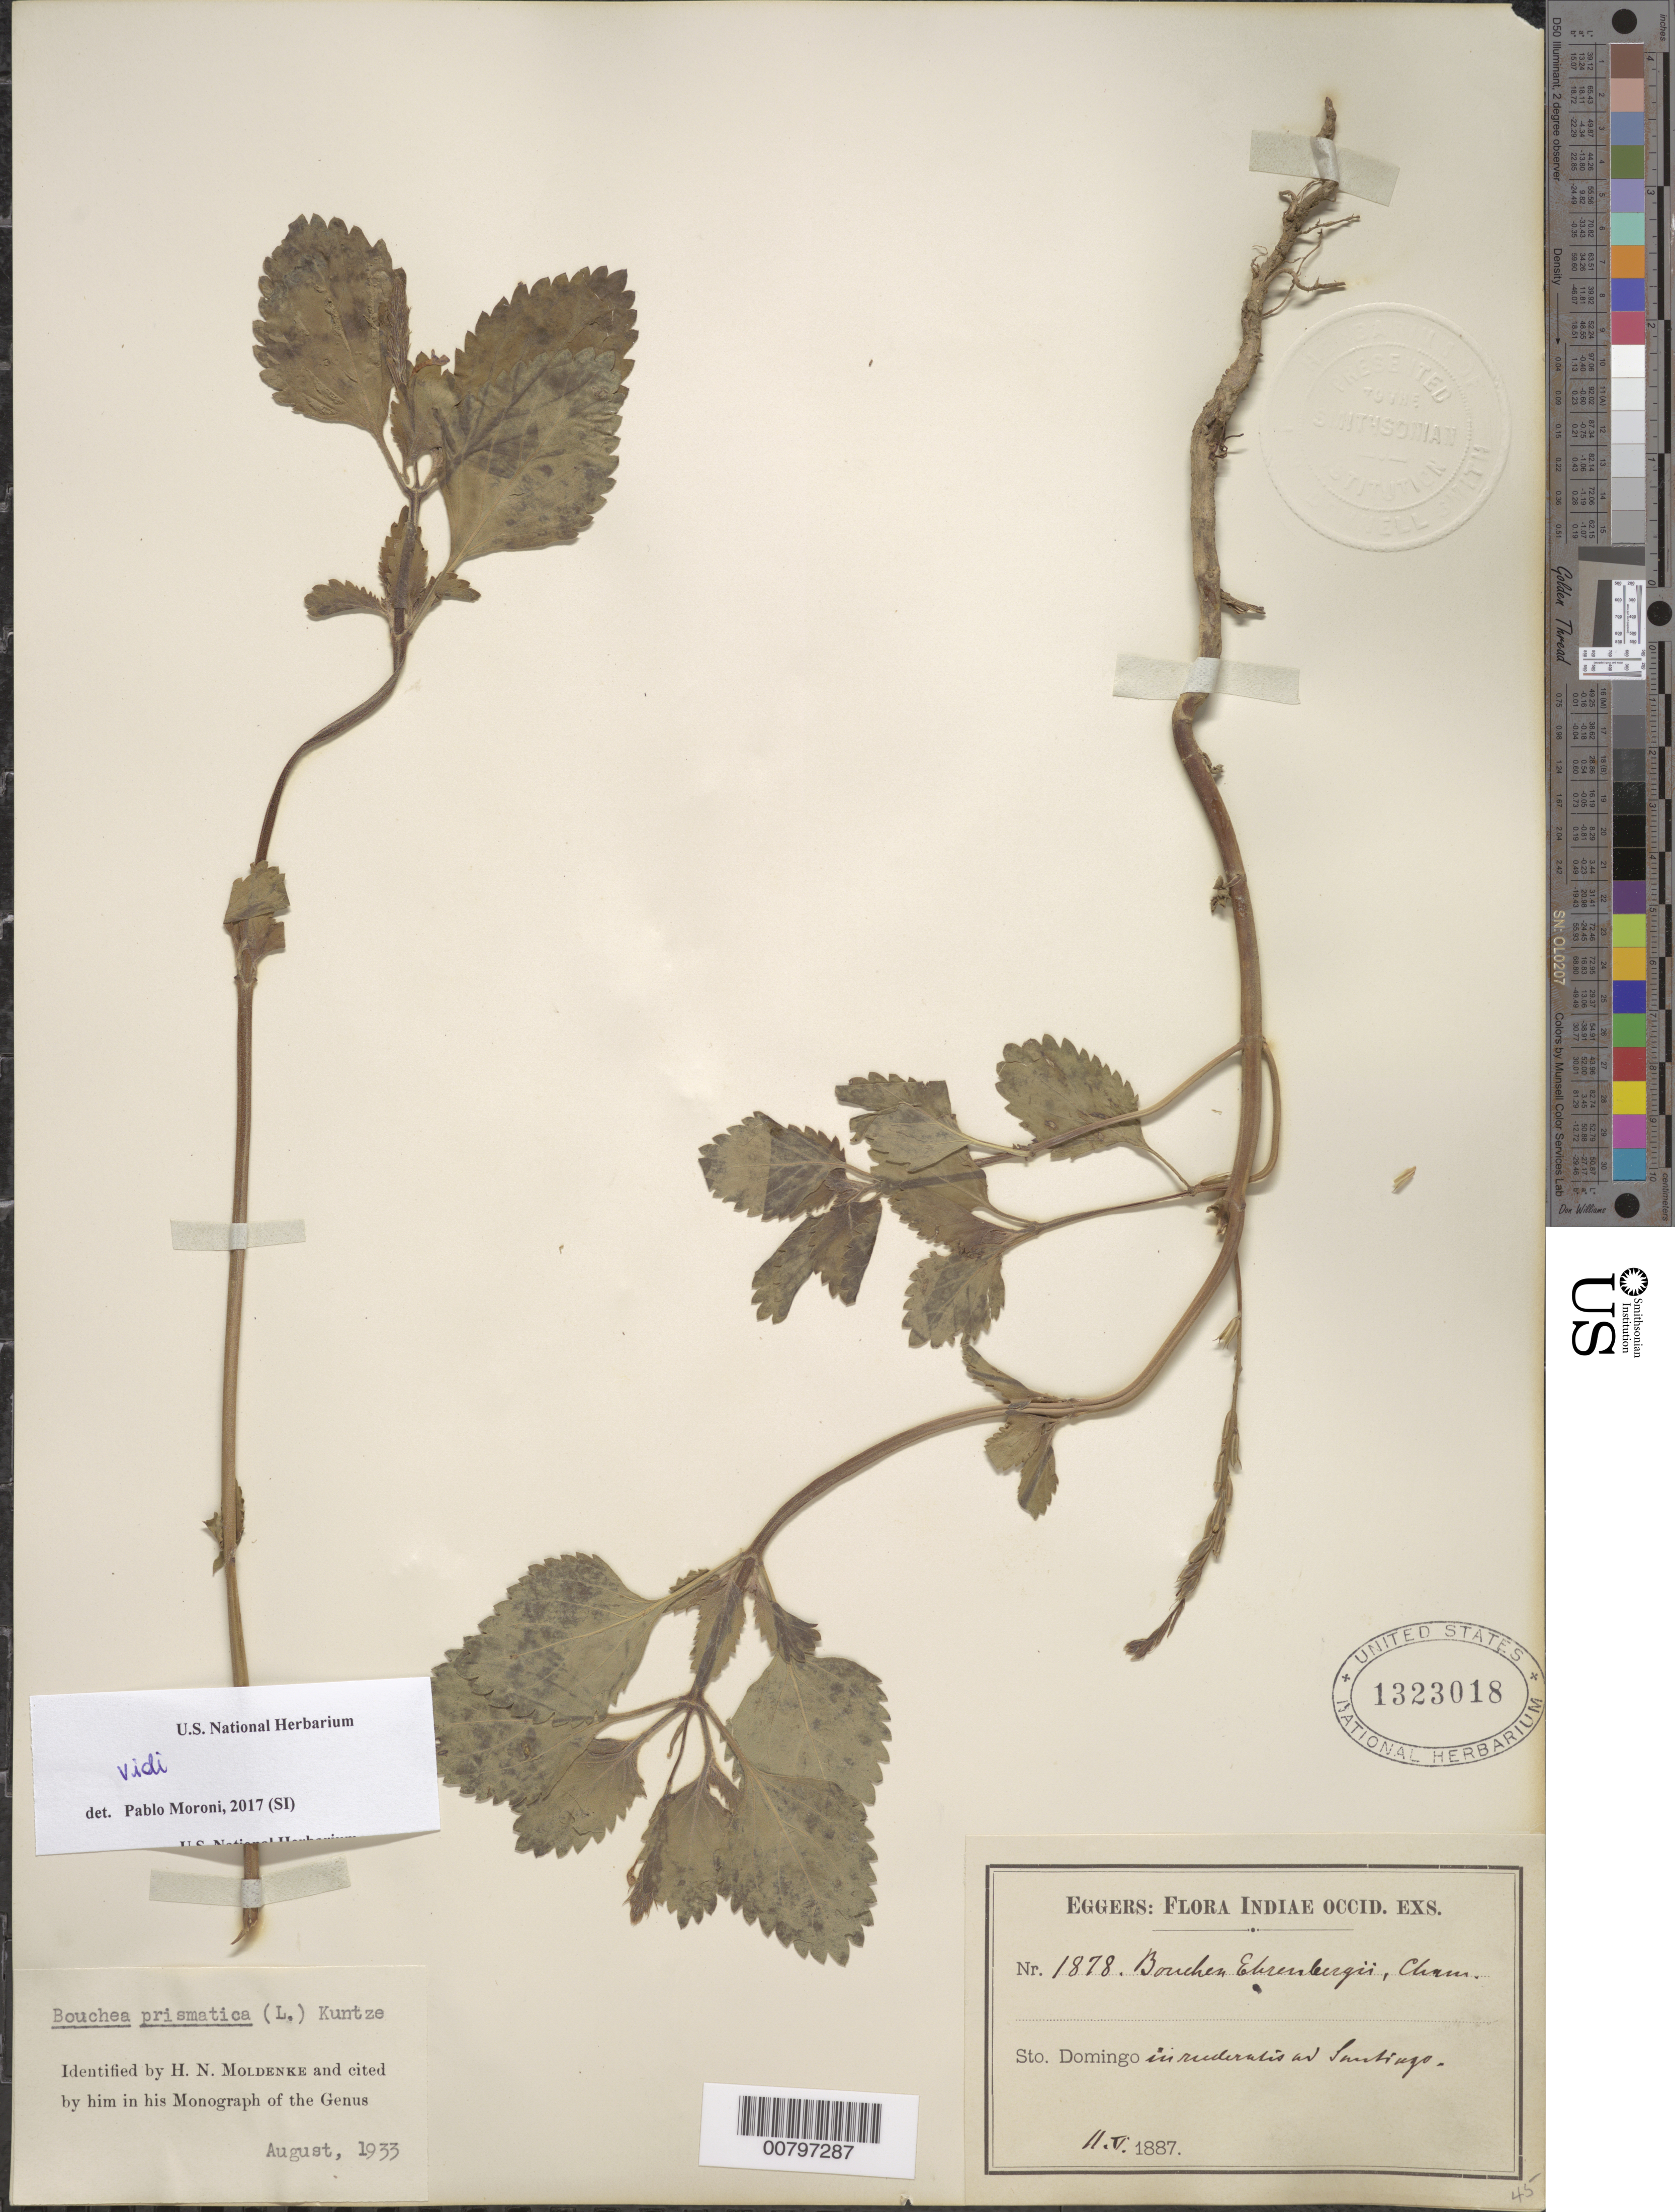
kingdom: Plantae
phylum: Tracheophyta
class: Magnoliopsida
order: Lamiales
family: Verbenaceae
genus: Bouchea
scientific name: Bouchea prismatica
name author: (L.) Kuntze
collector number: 1878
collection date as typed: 11 May 1887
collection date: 1887-05-11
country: Dominican Republic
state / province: Santiago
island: Hispaniola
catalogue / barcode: US 1323018